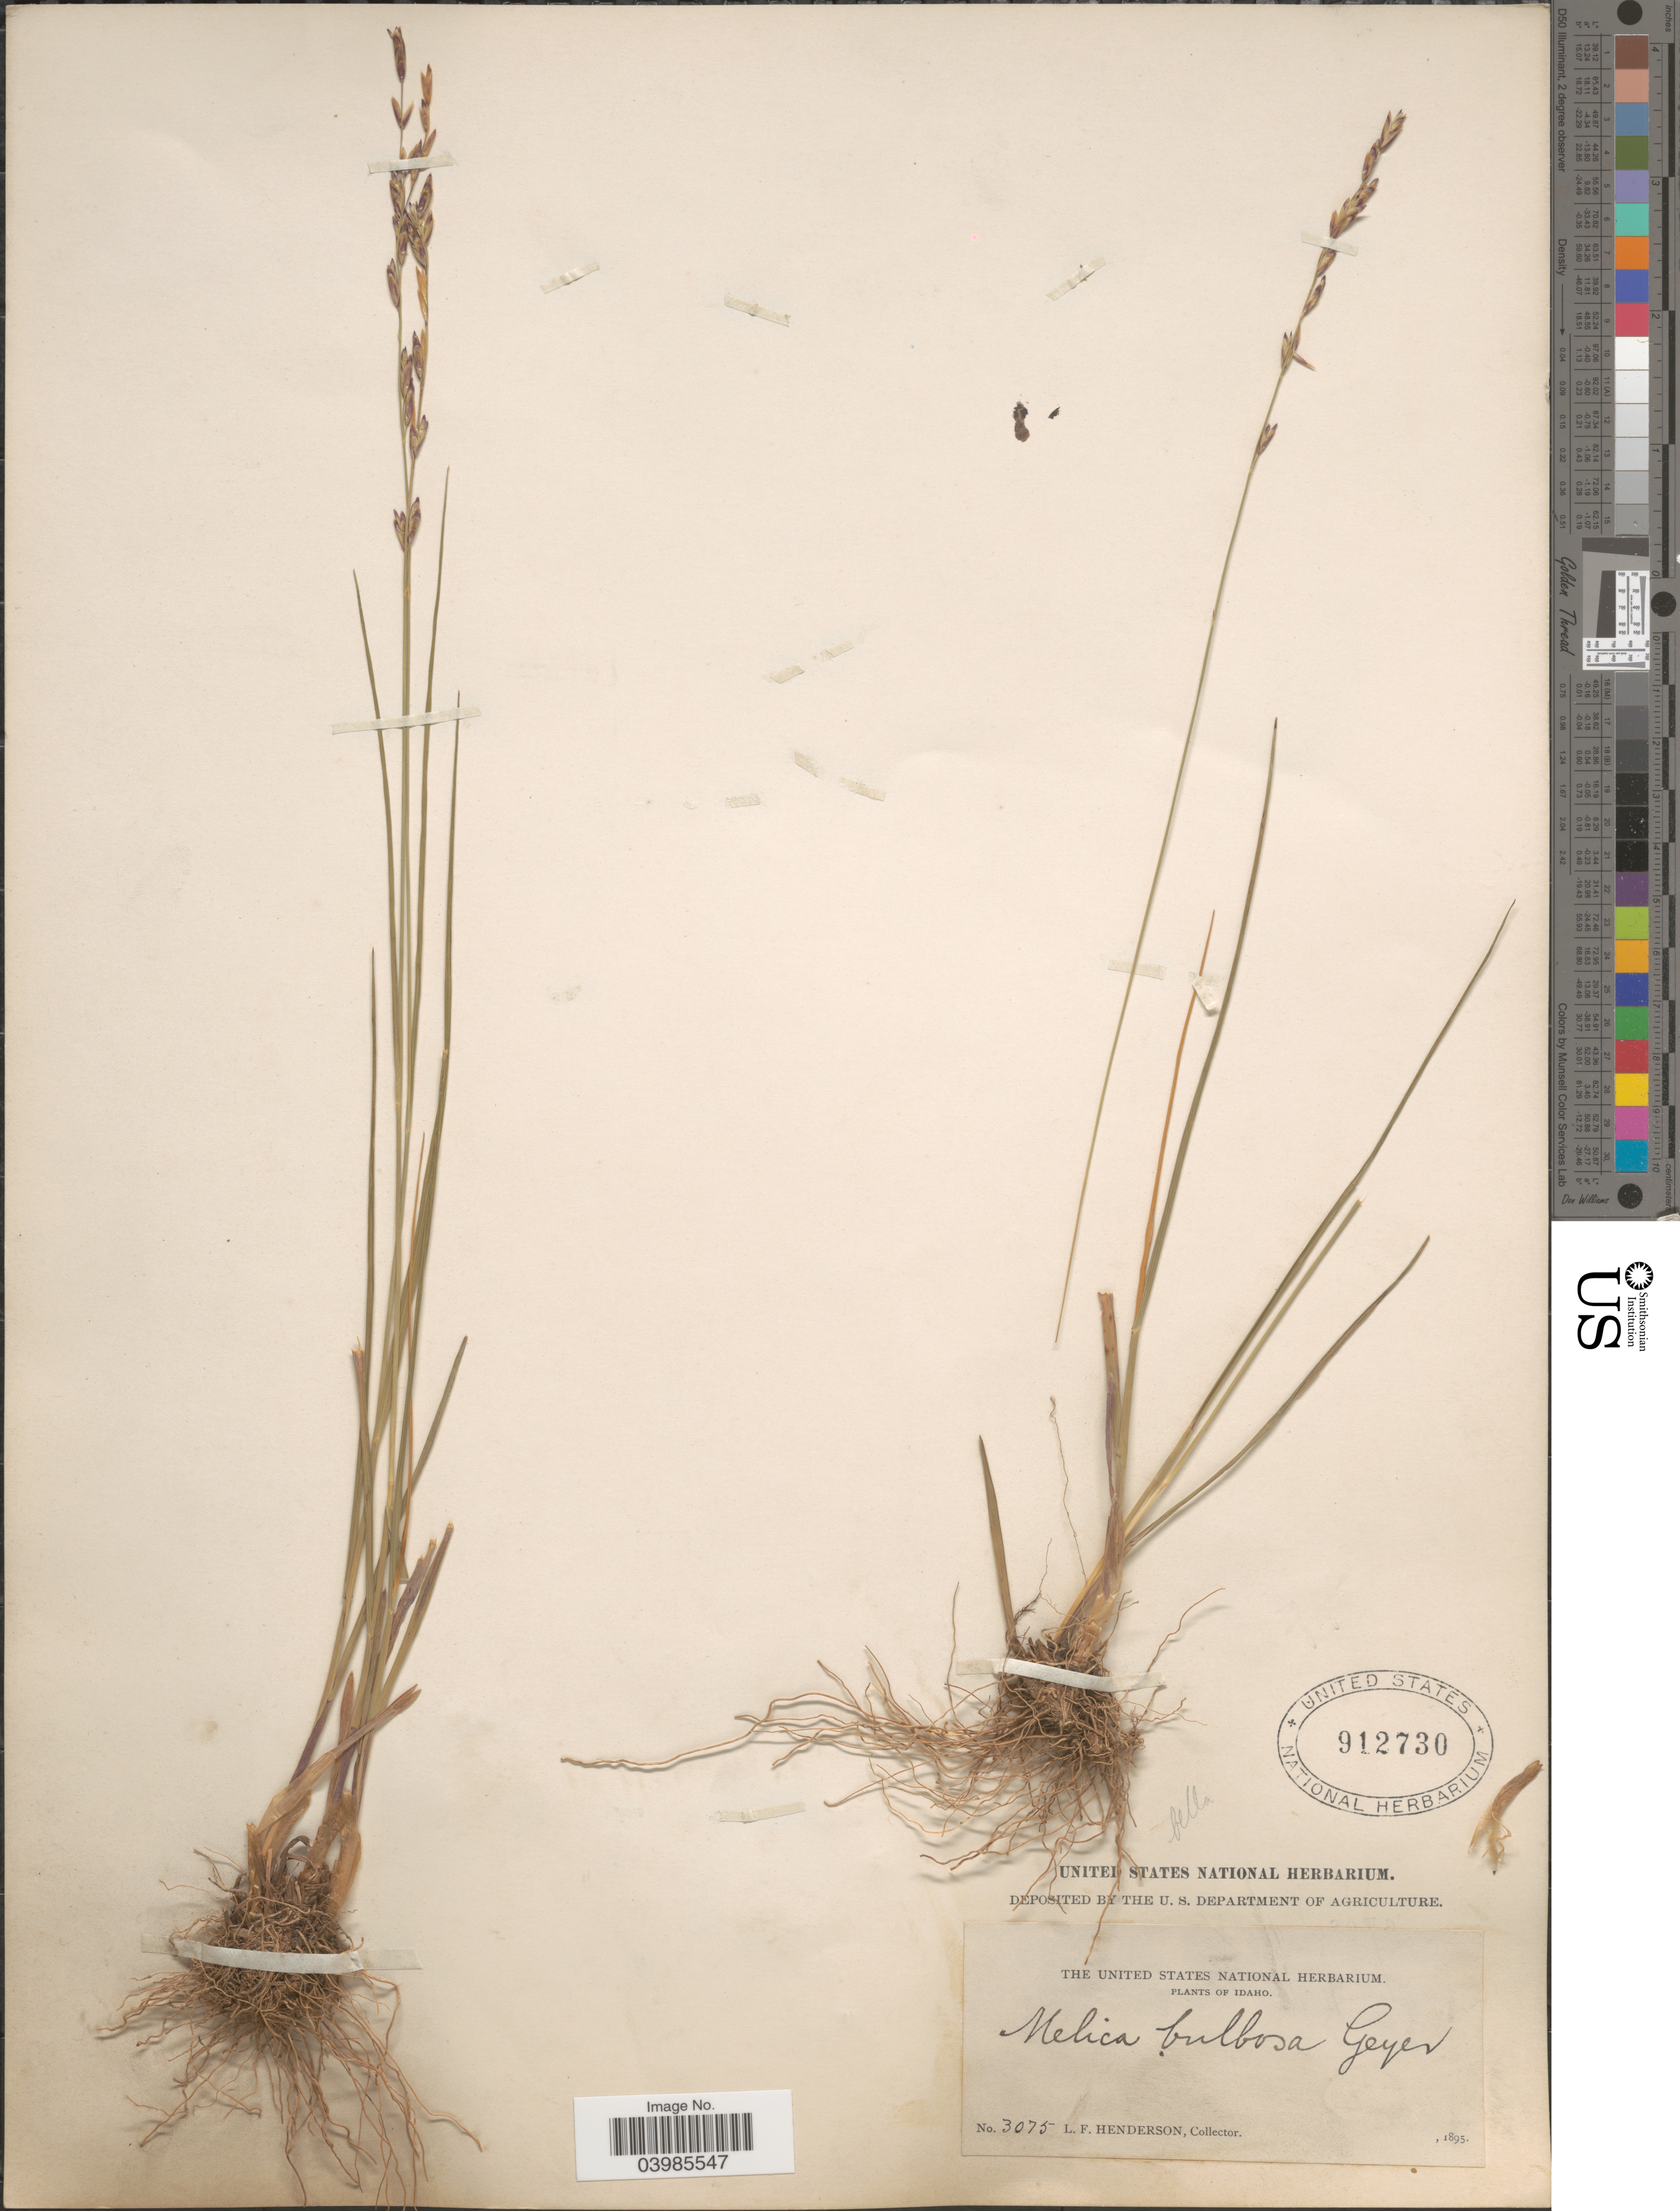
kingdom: Plantae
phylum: Tracheophyta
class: Liliopsida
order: Poales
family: Poaceae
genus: Melica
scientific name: Melica bulbosa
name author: Geyer ex Porter & J.M. Coult.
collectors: L. Henderson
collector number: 3075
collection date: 1895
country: United States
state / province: Idaho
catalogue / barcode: US 912730